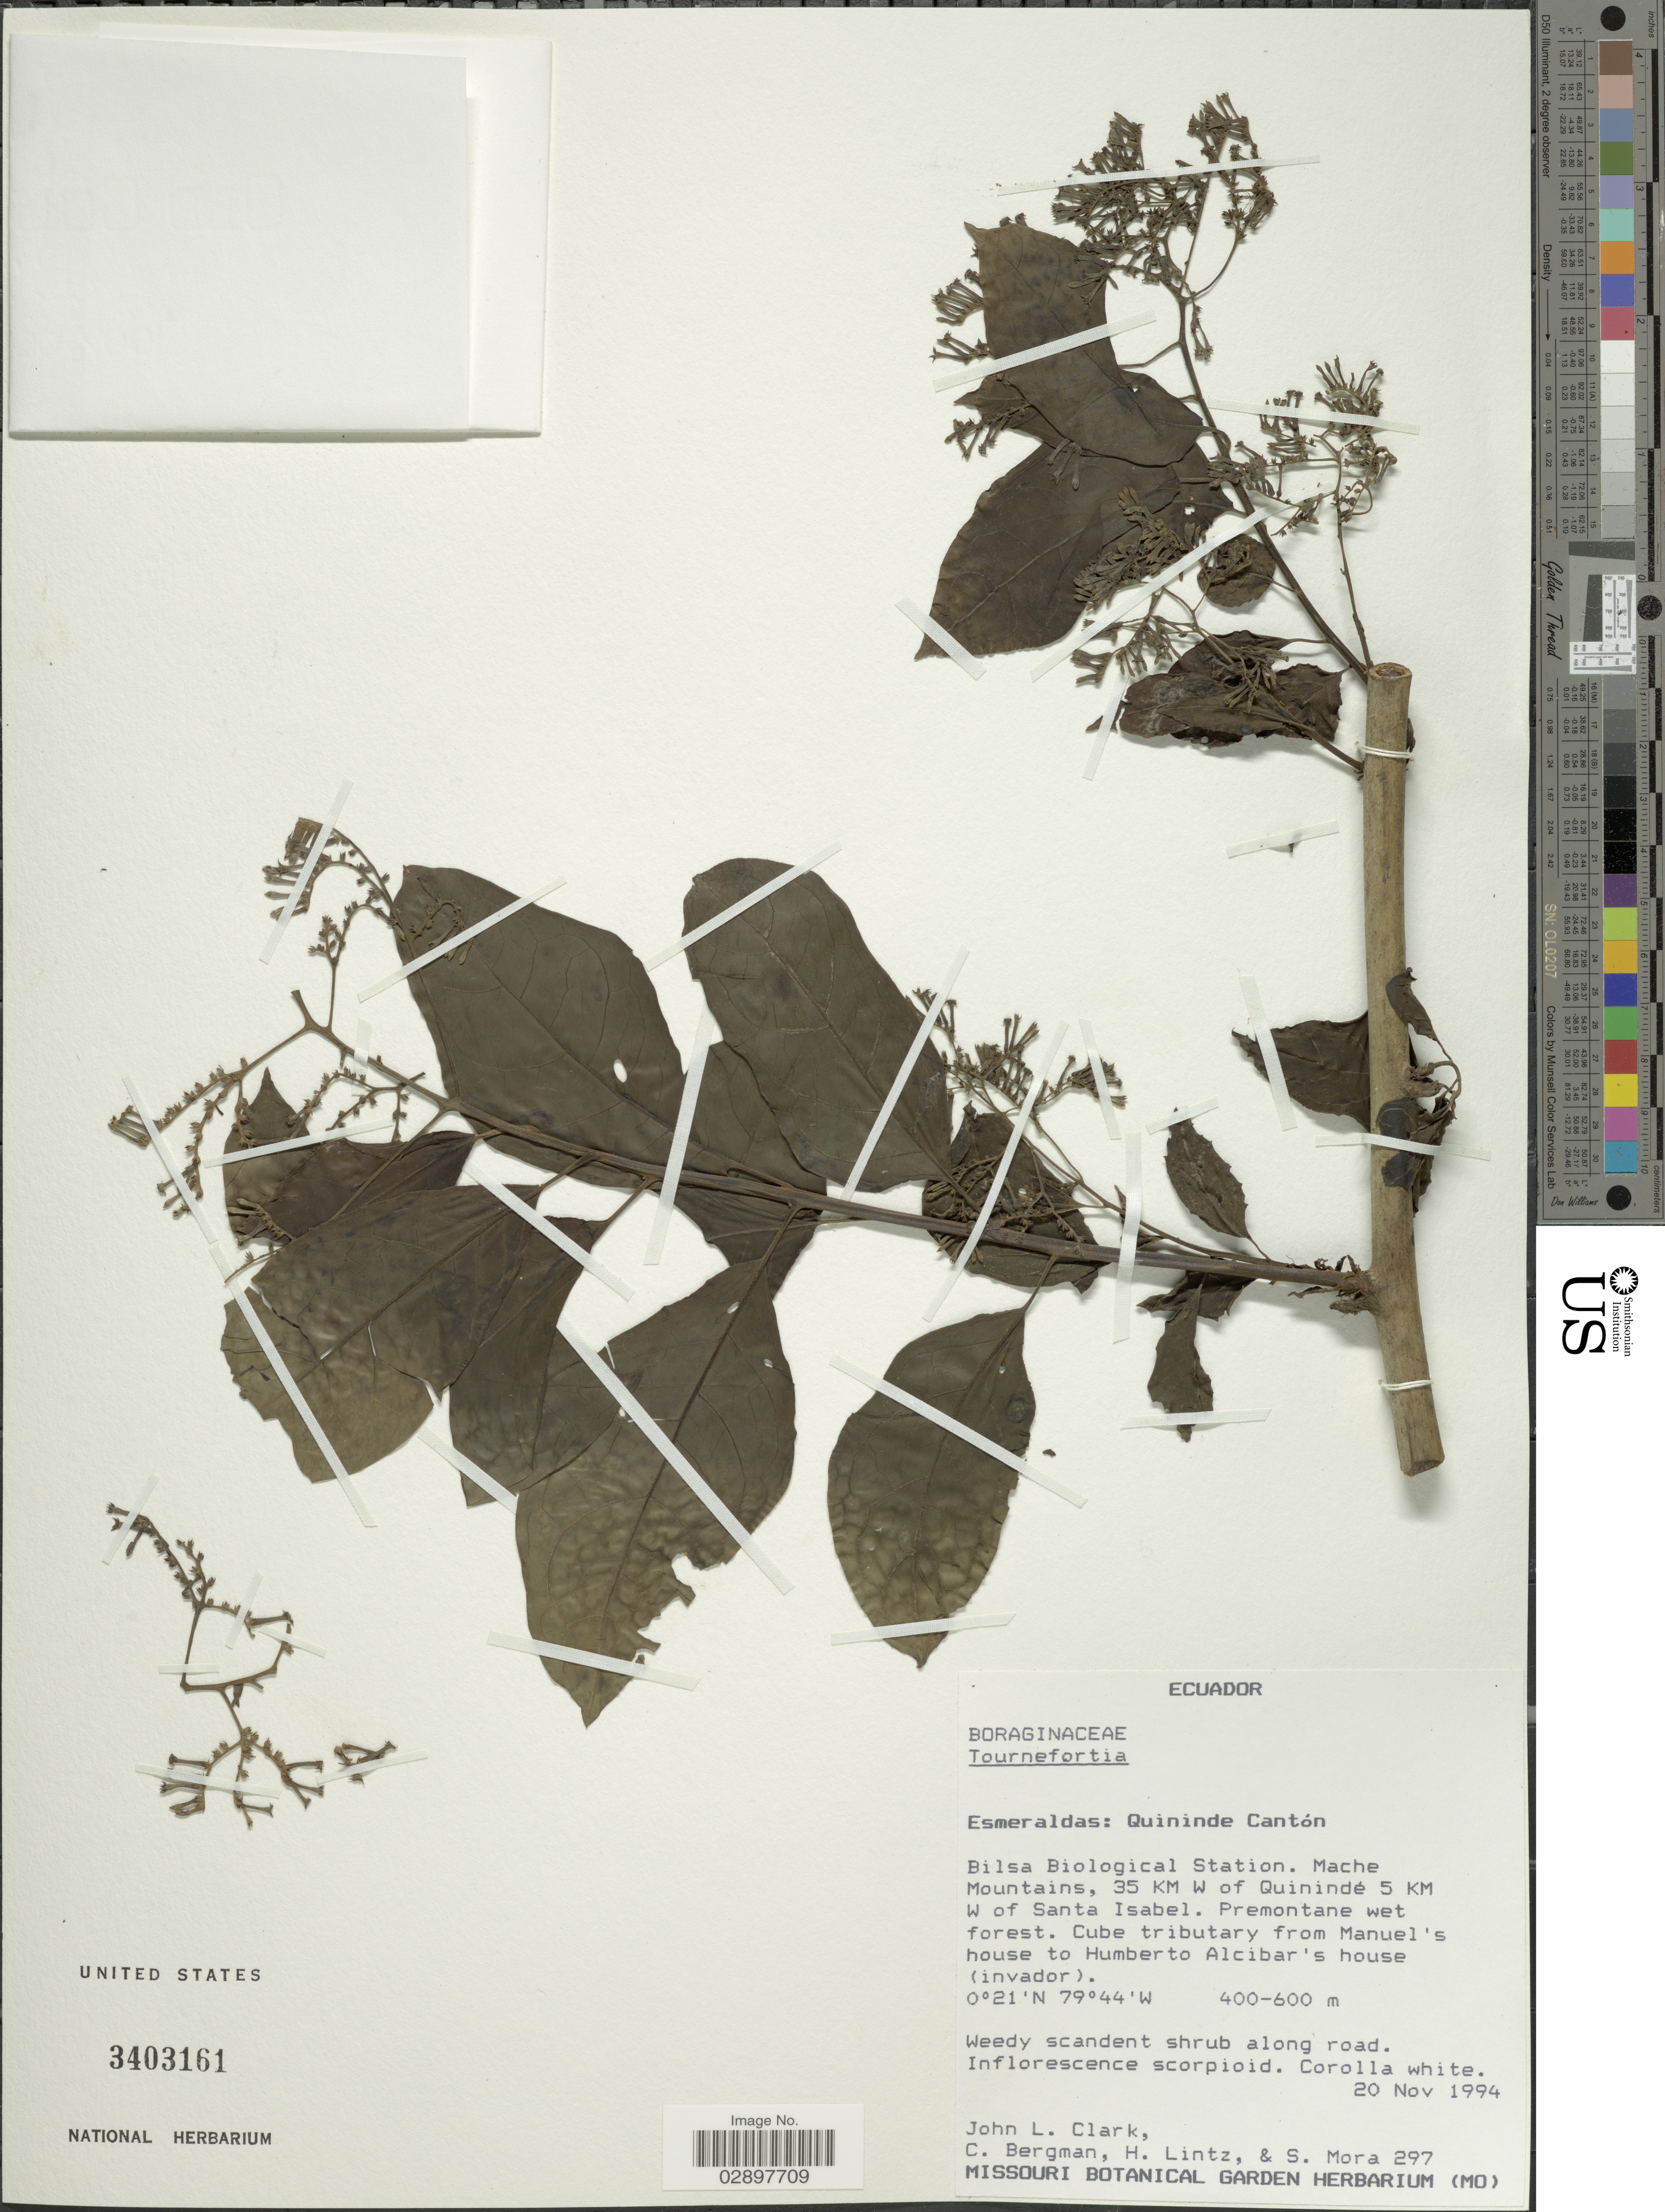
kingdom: Plantae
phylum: Tracheophyta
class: Magnoliopsida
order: Boraginales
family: Heliotropiaceae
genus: Tournefortia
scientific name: Tournefortia sp.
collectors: J. L. Clark, C. Bergman, H. Lintz & S. Mora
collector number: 297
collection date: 1994-11-20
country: Ecuador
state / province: Esmeraldas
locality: Quininde Cantón. Bilsa Biological Station. Mache Mountains, 35 KM W of Quinindé 5 KM W of Santa Isabel. Cube tributary from Manuel's house to Humberto Alcibar's house.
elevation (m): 400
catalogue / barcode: US 3403161